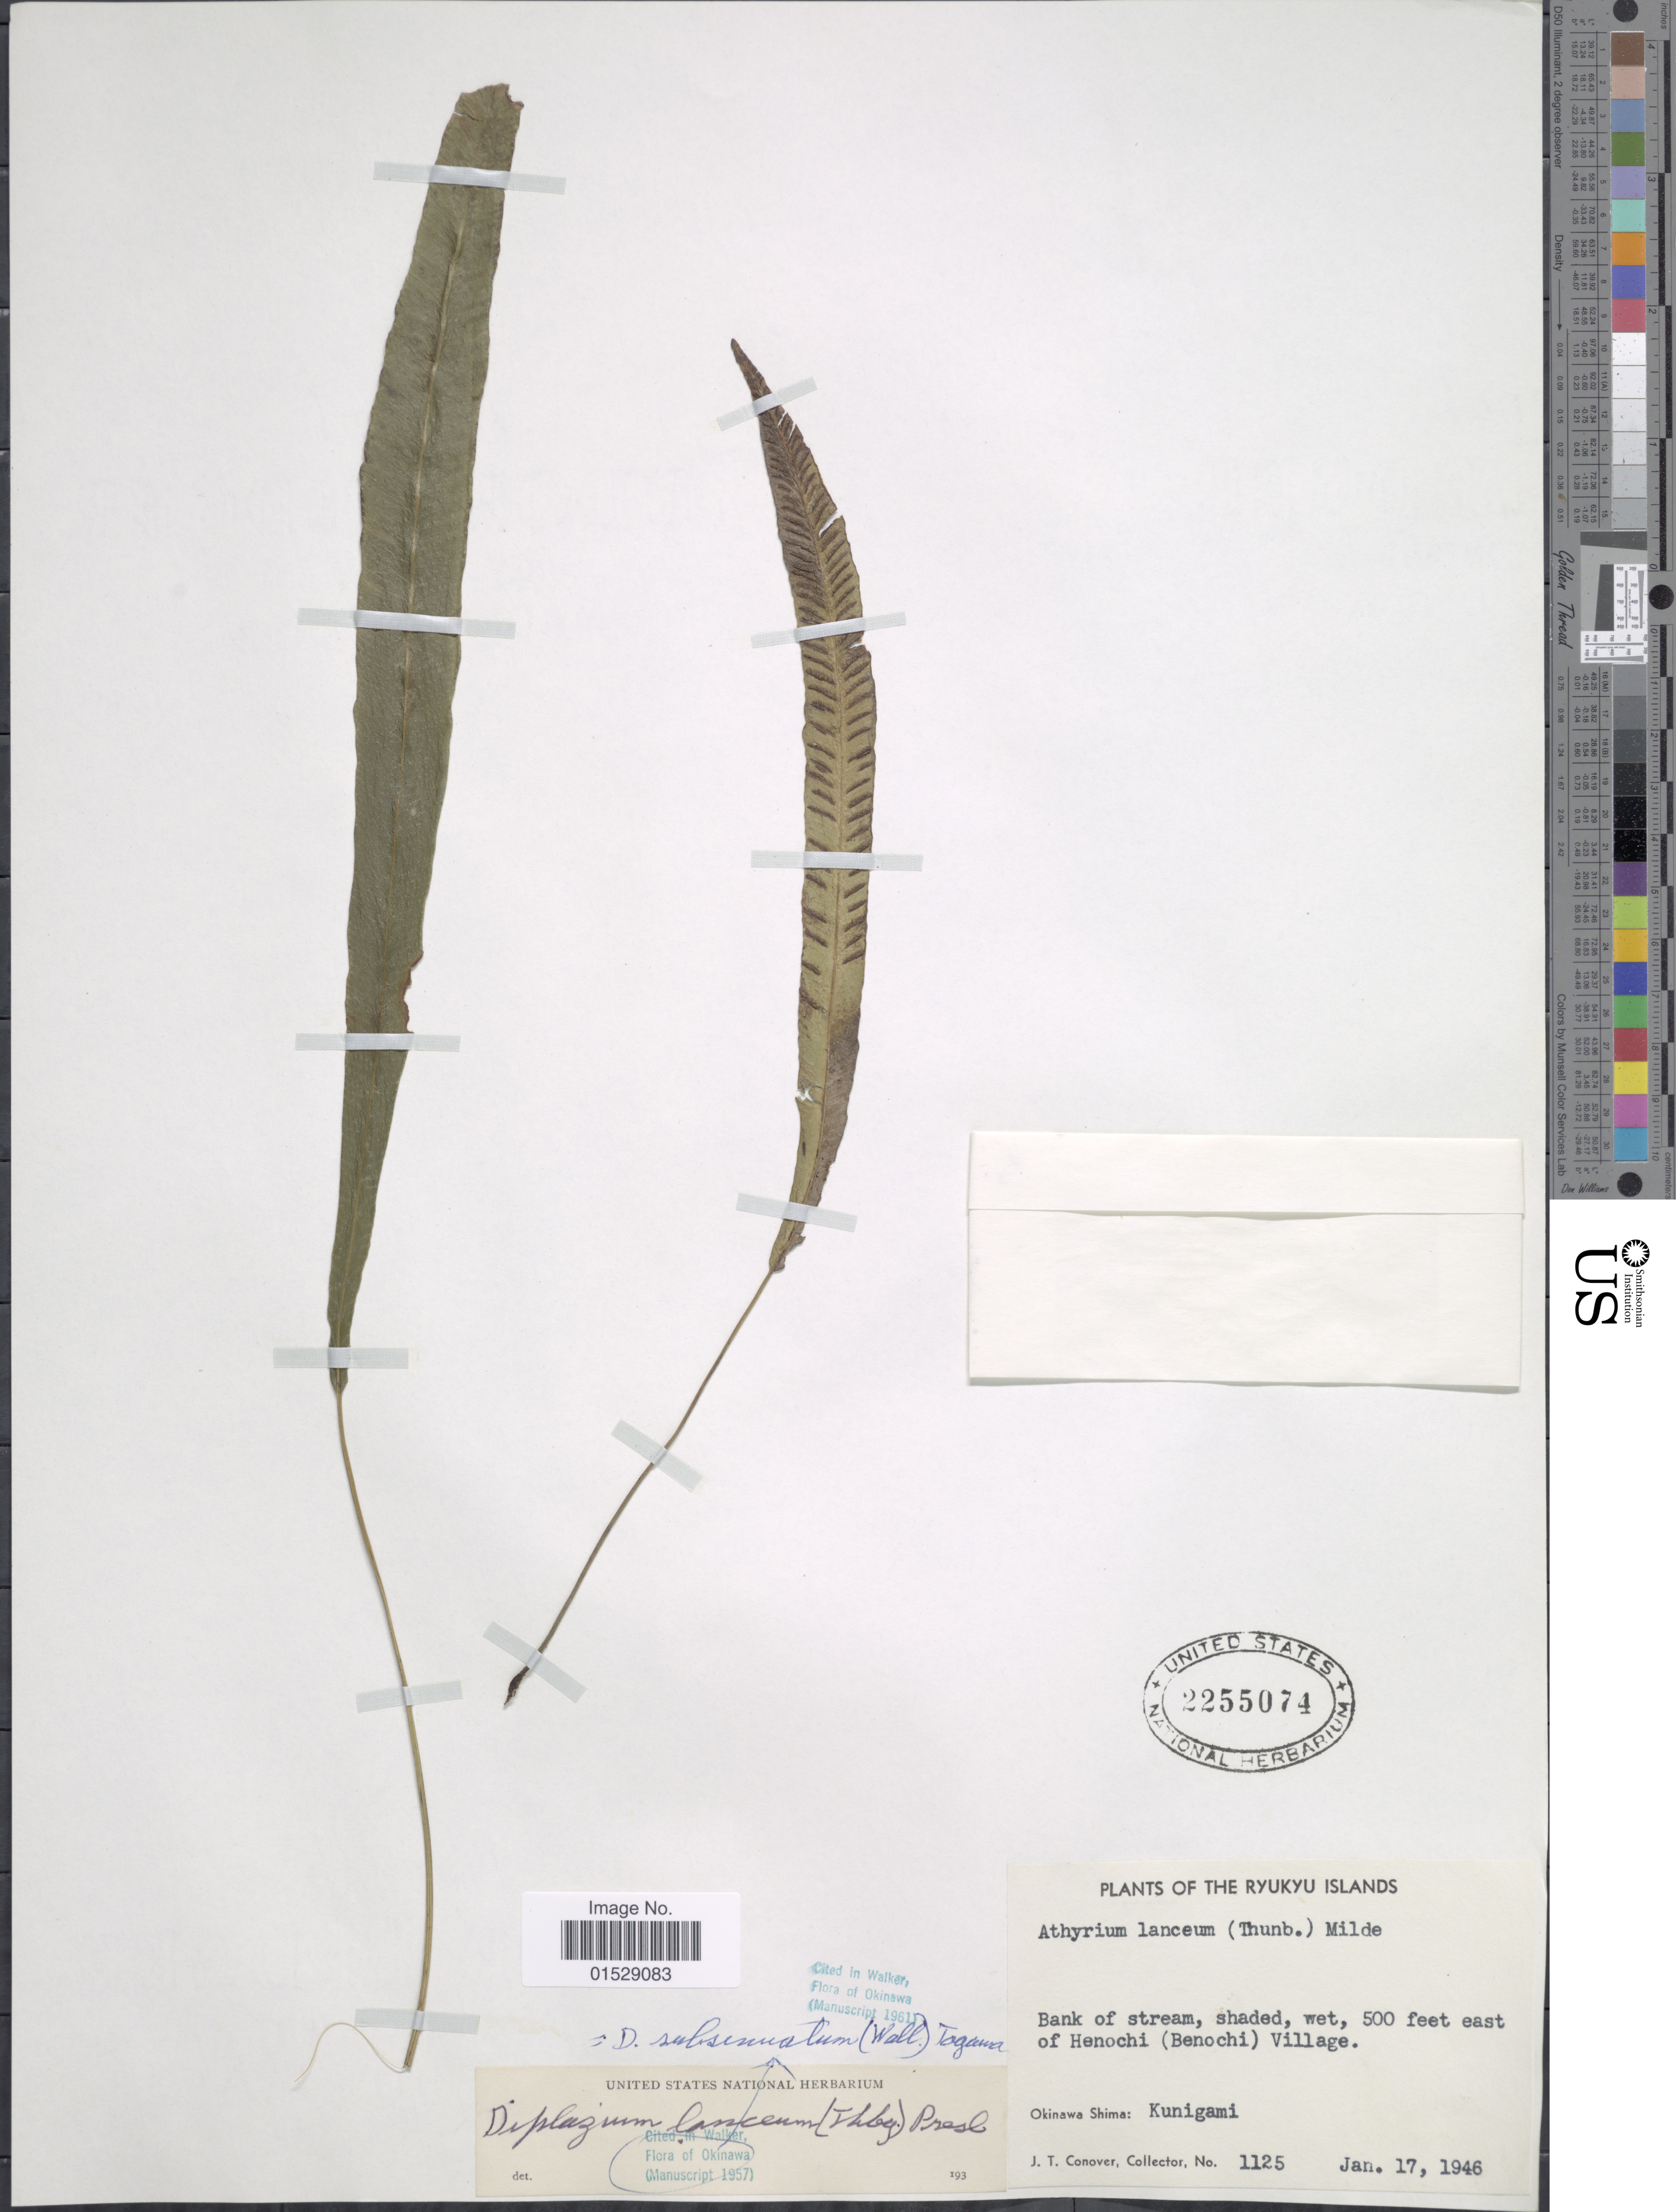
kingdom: Plantae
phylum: Tracheophyta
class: Polypodiopsida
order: Polypodiales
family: Athyriaceae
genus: Deparia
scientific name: Deparia lancea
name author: (Thunb.) Fraser-Jenk.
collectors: J. T. Conover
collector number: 1125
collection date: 1946-01-17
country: Japan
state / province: Okinawa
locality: Ryukyu Islands, bank of stream, shaded, wet, east of Henochi (Benochi) Village, Okinawa Shima: Kunigami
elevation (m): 152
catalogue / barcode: US 2255074